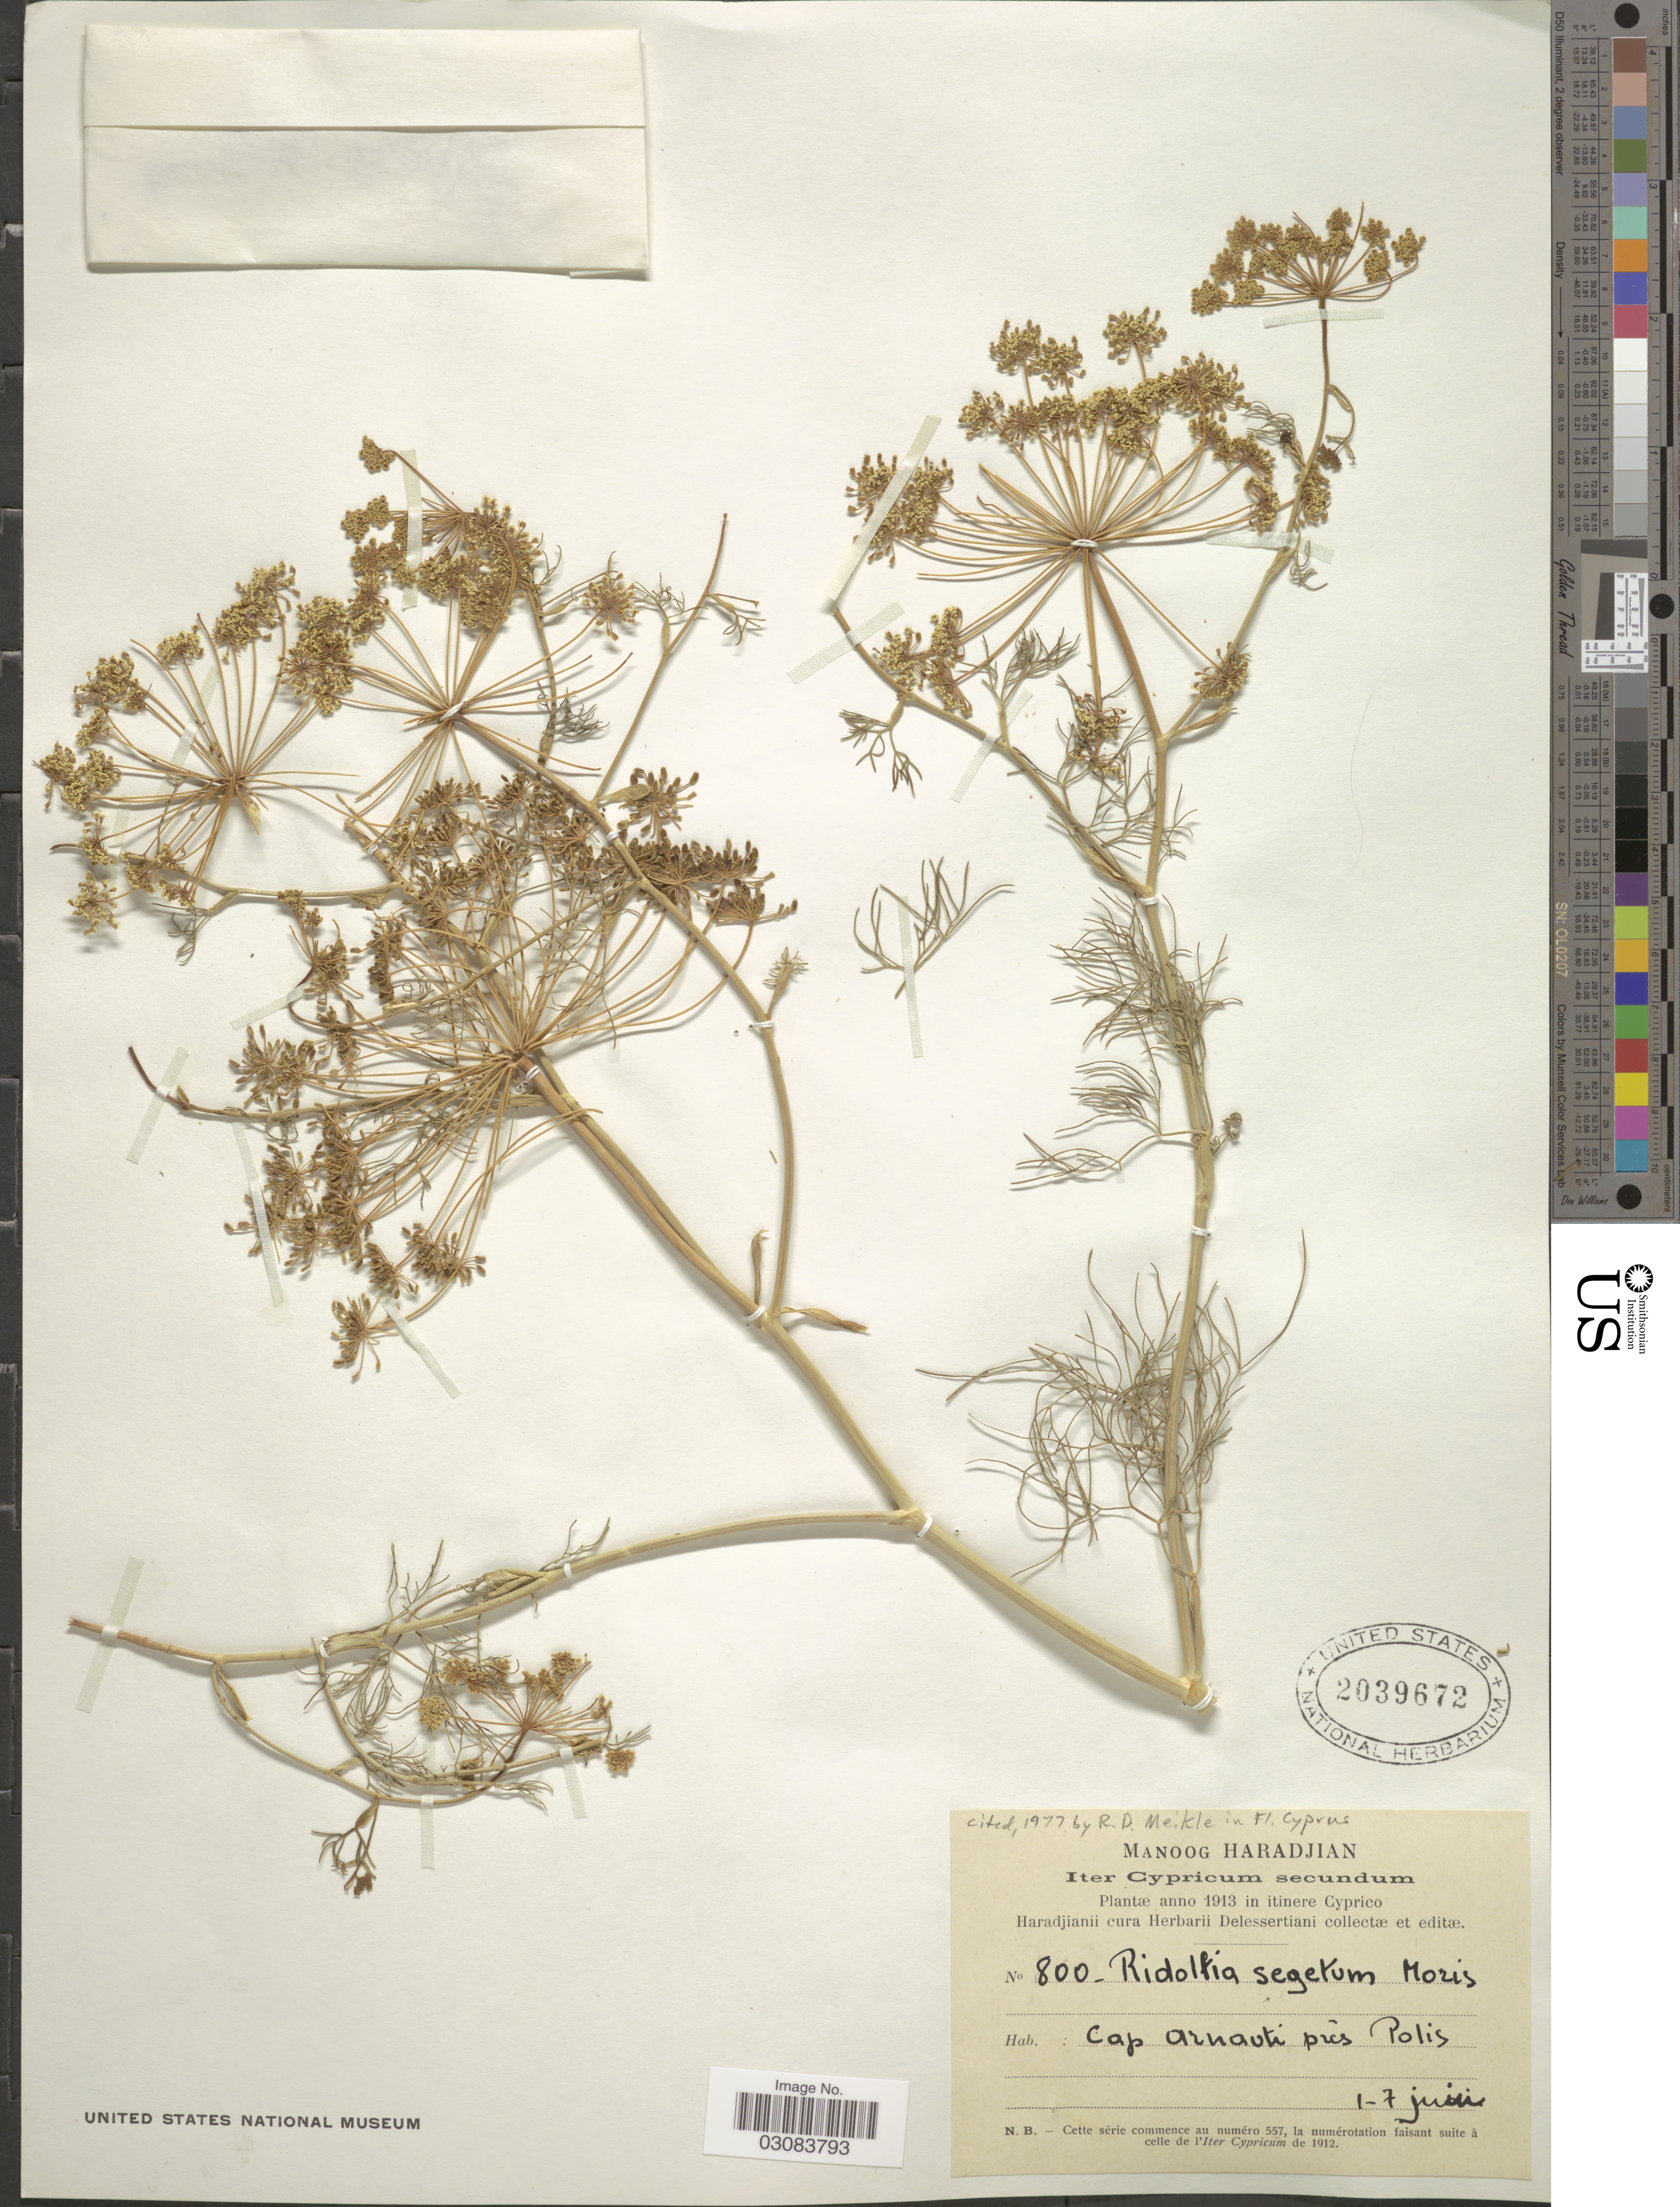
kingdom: Plantae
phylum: Tracheophyta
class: Magnoliopsida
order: Apiales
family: Apiaceae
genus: Ridolfia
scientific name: Ridolfia segetum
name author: (L.) Moris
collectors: M. Haradjian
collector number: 800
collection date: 1913-06-01/1913-06-07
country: Cyprus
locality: Cap Arnauti pres Polis.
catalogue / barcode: US 2039672